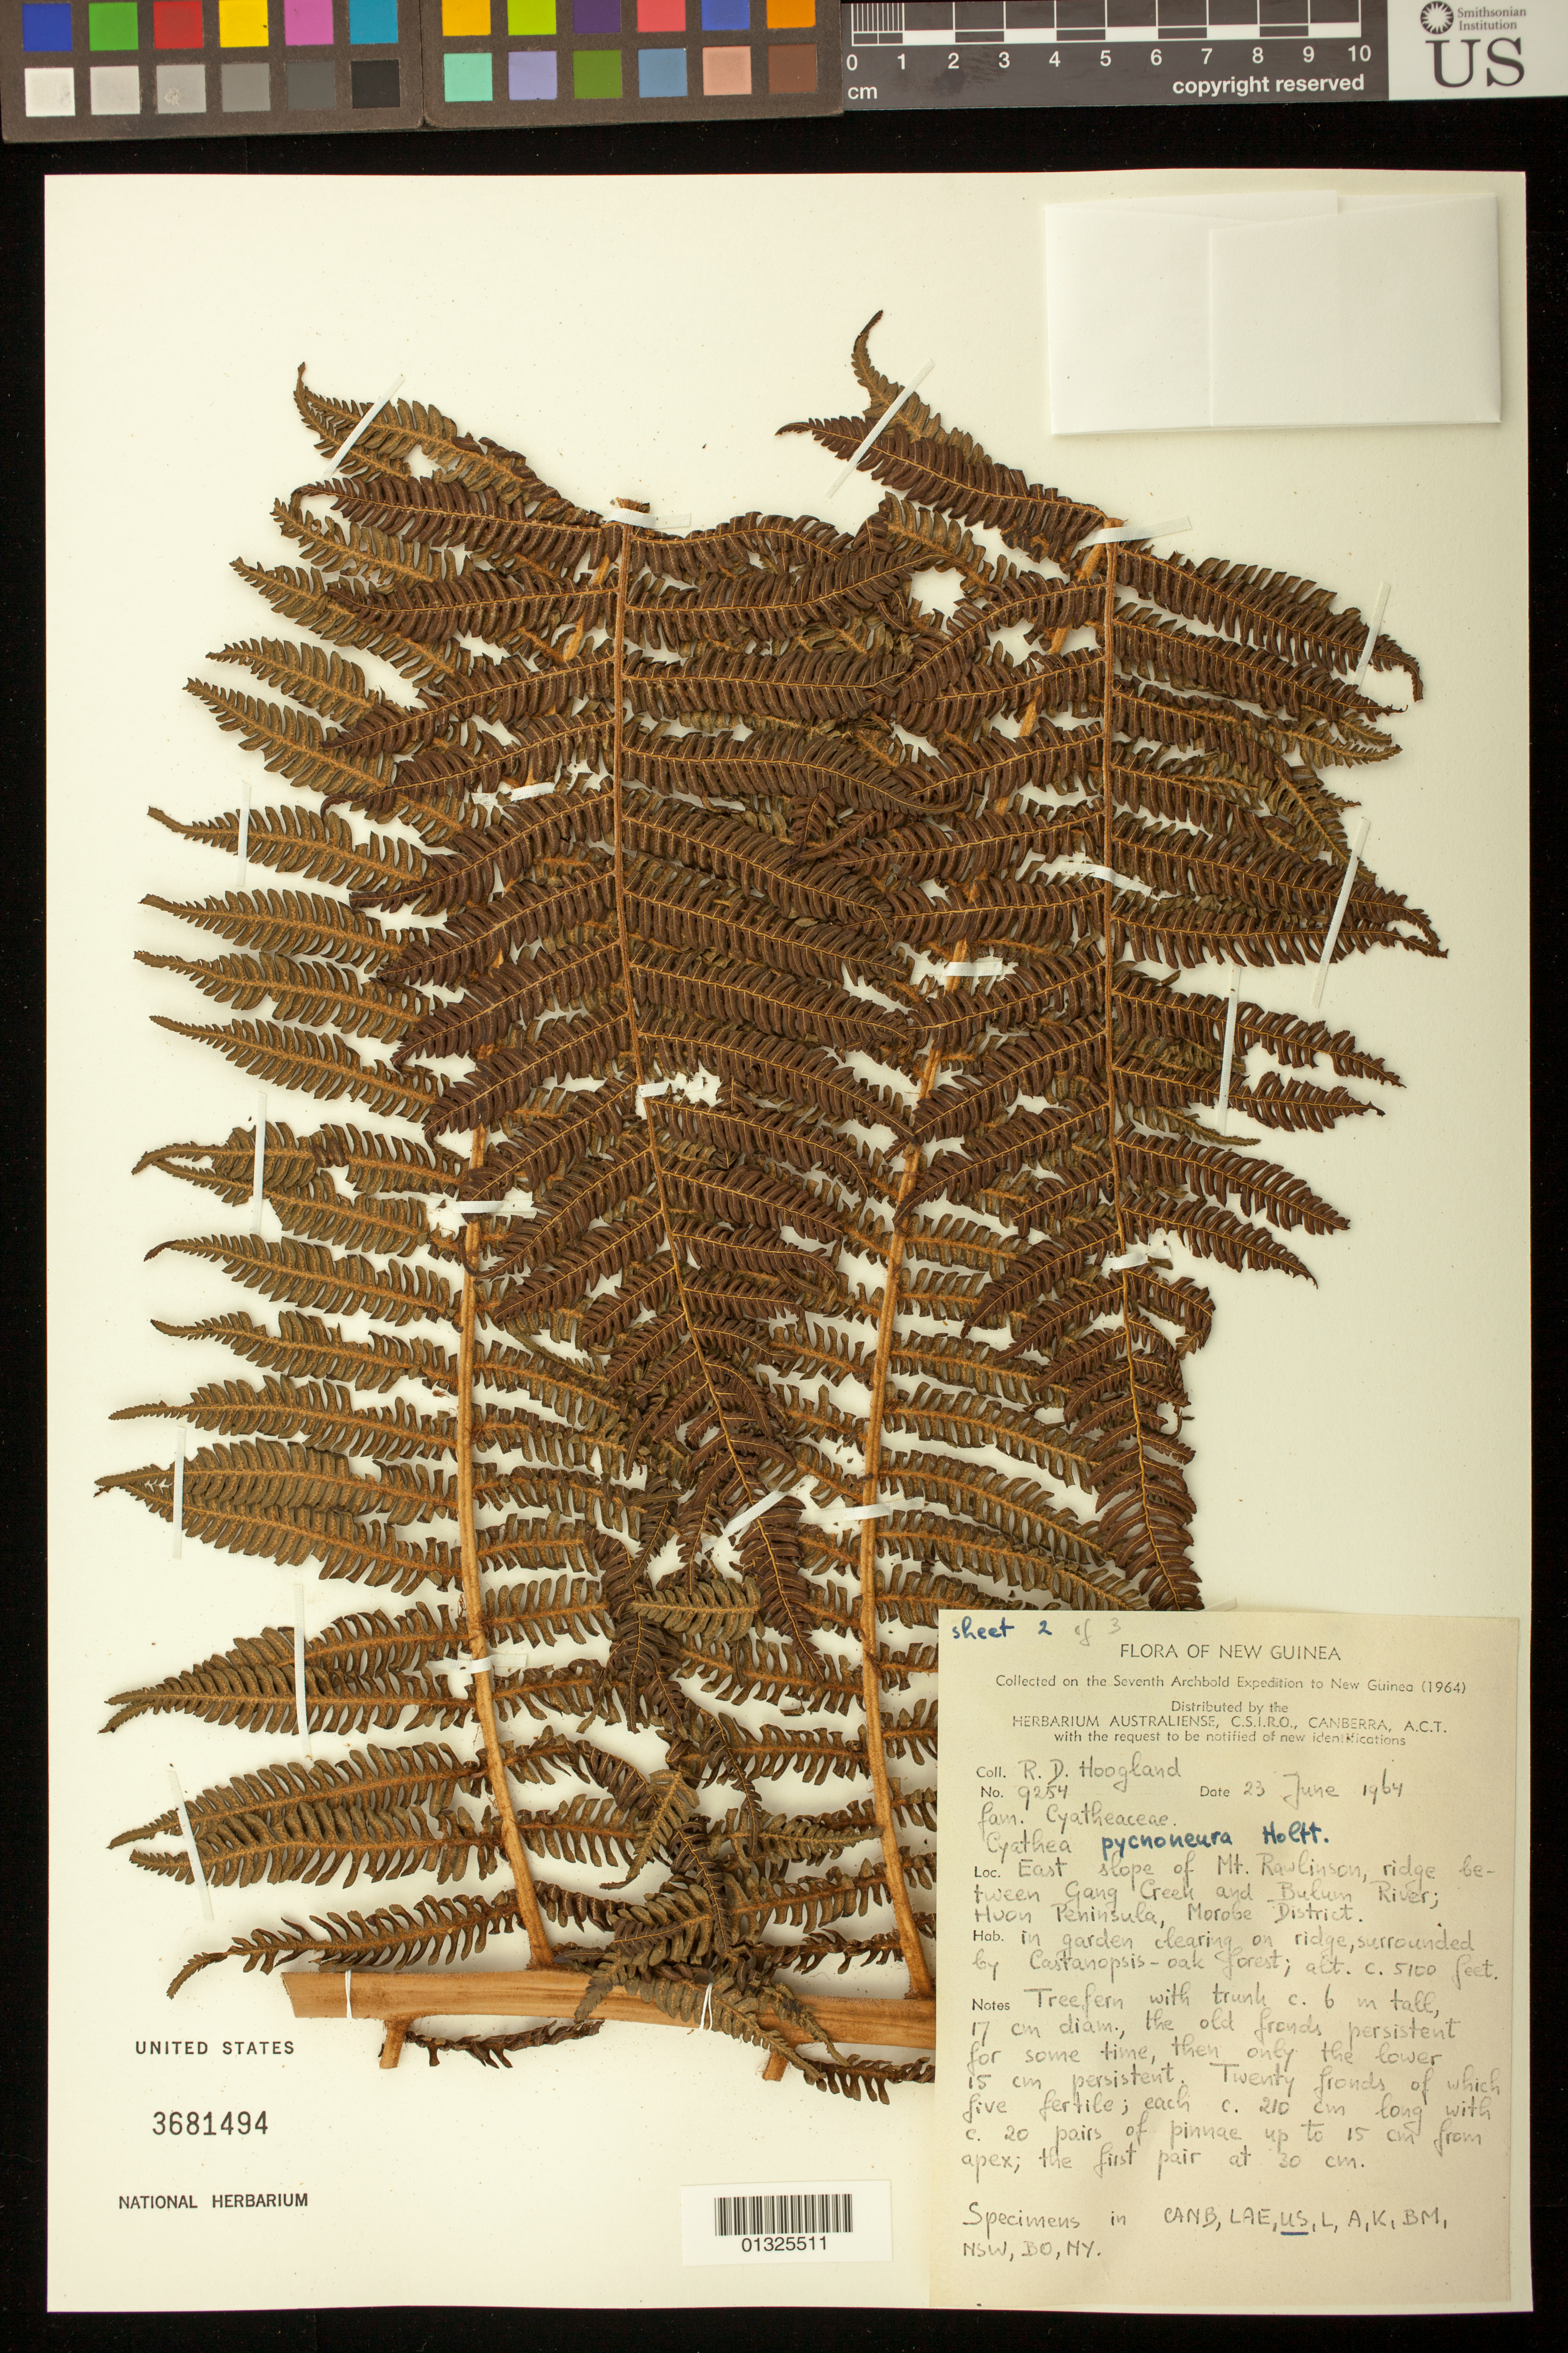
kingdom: Plantae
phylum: Tracheophyta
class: Polypodiopsida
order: Cyatheales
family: Cyatheaceae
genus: Cyathea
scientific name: Cyathea pycnoneura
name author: Holttum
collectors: R. D. Hoogland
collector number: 9254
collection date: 1964-06-23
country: Papua New Guinea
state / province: Morobe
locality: East slope of Mt. Rawlinson, ridge between Gang Creek and Bulum Rivers, Huon Peninsula, Morobe District.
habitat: in garden clearing on ridge, surrounded by Castanopsis-oak forest.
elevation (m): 1554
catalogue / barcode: US 3681494